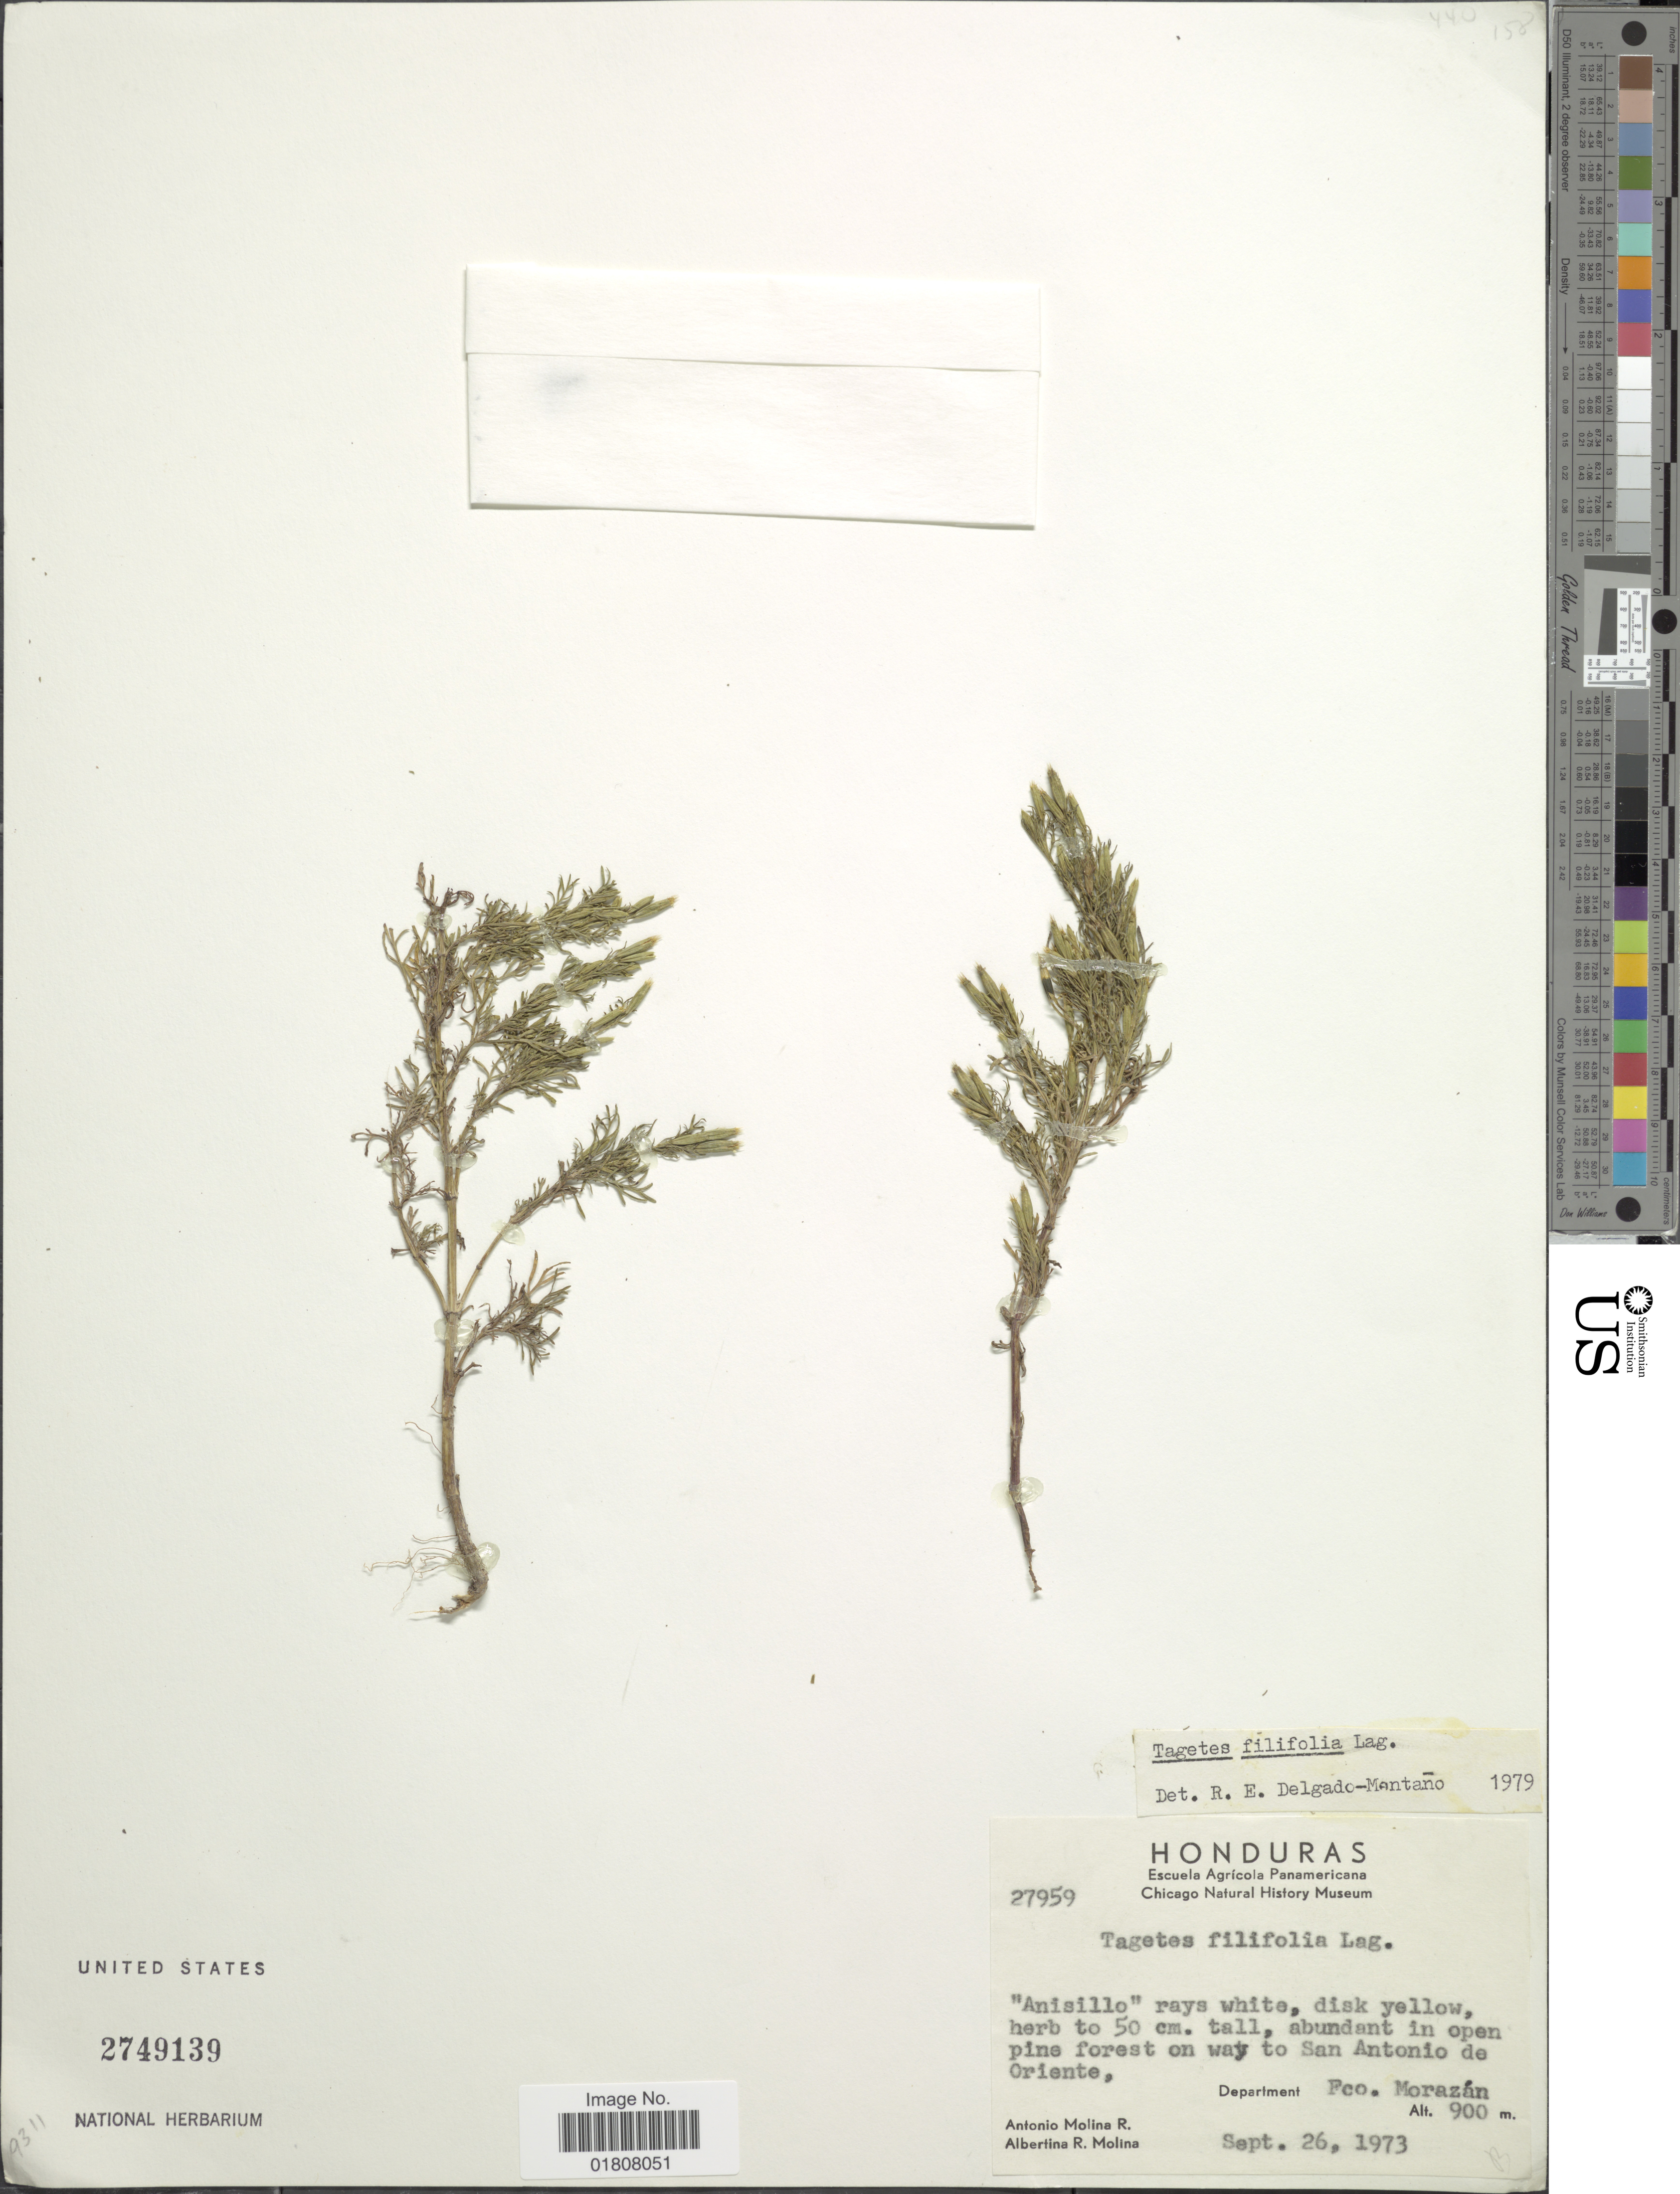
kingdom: Plantae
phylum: Tracheophyta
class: Magnoliopsida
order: Asterales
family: Asteraceae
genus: Tagetes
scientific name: Tagetes filifolia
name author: Lag.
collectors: A. Molina R. & A. R. Molina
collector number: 27959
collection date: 1973-09-26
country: Honduras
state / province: Fco. Morazán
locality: On way to San Antonio de Oriente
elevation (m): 900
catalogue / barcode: US 2749139